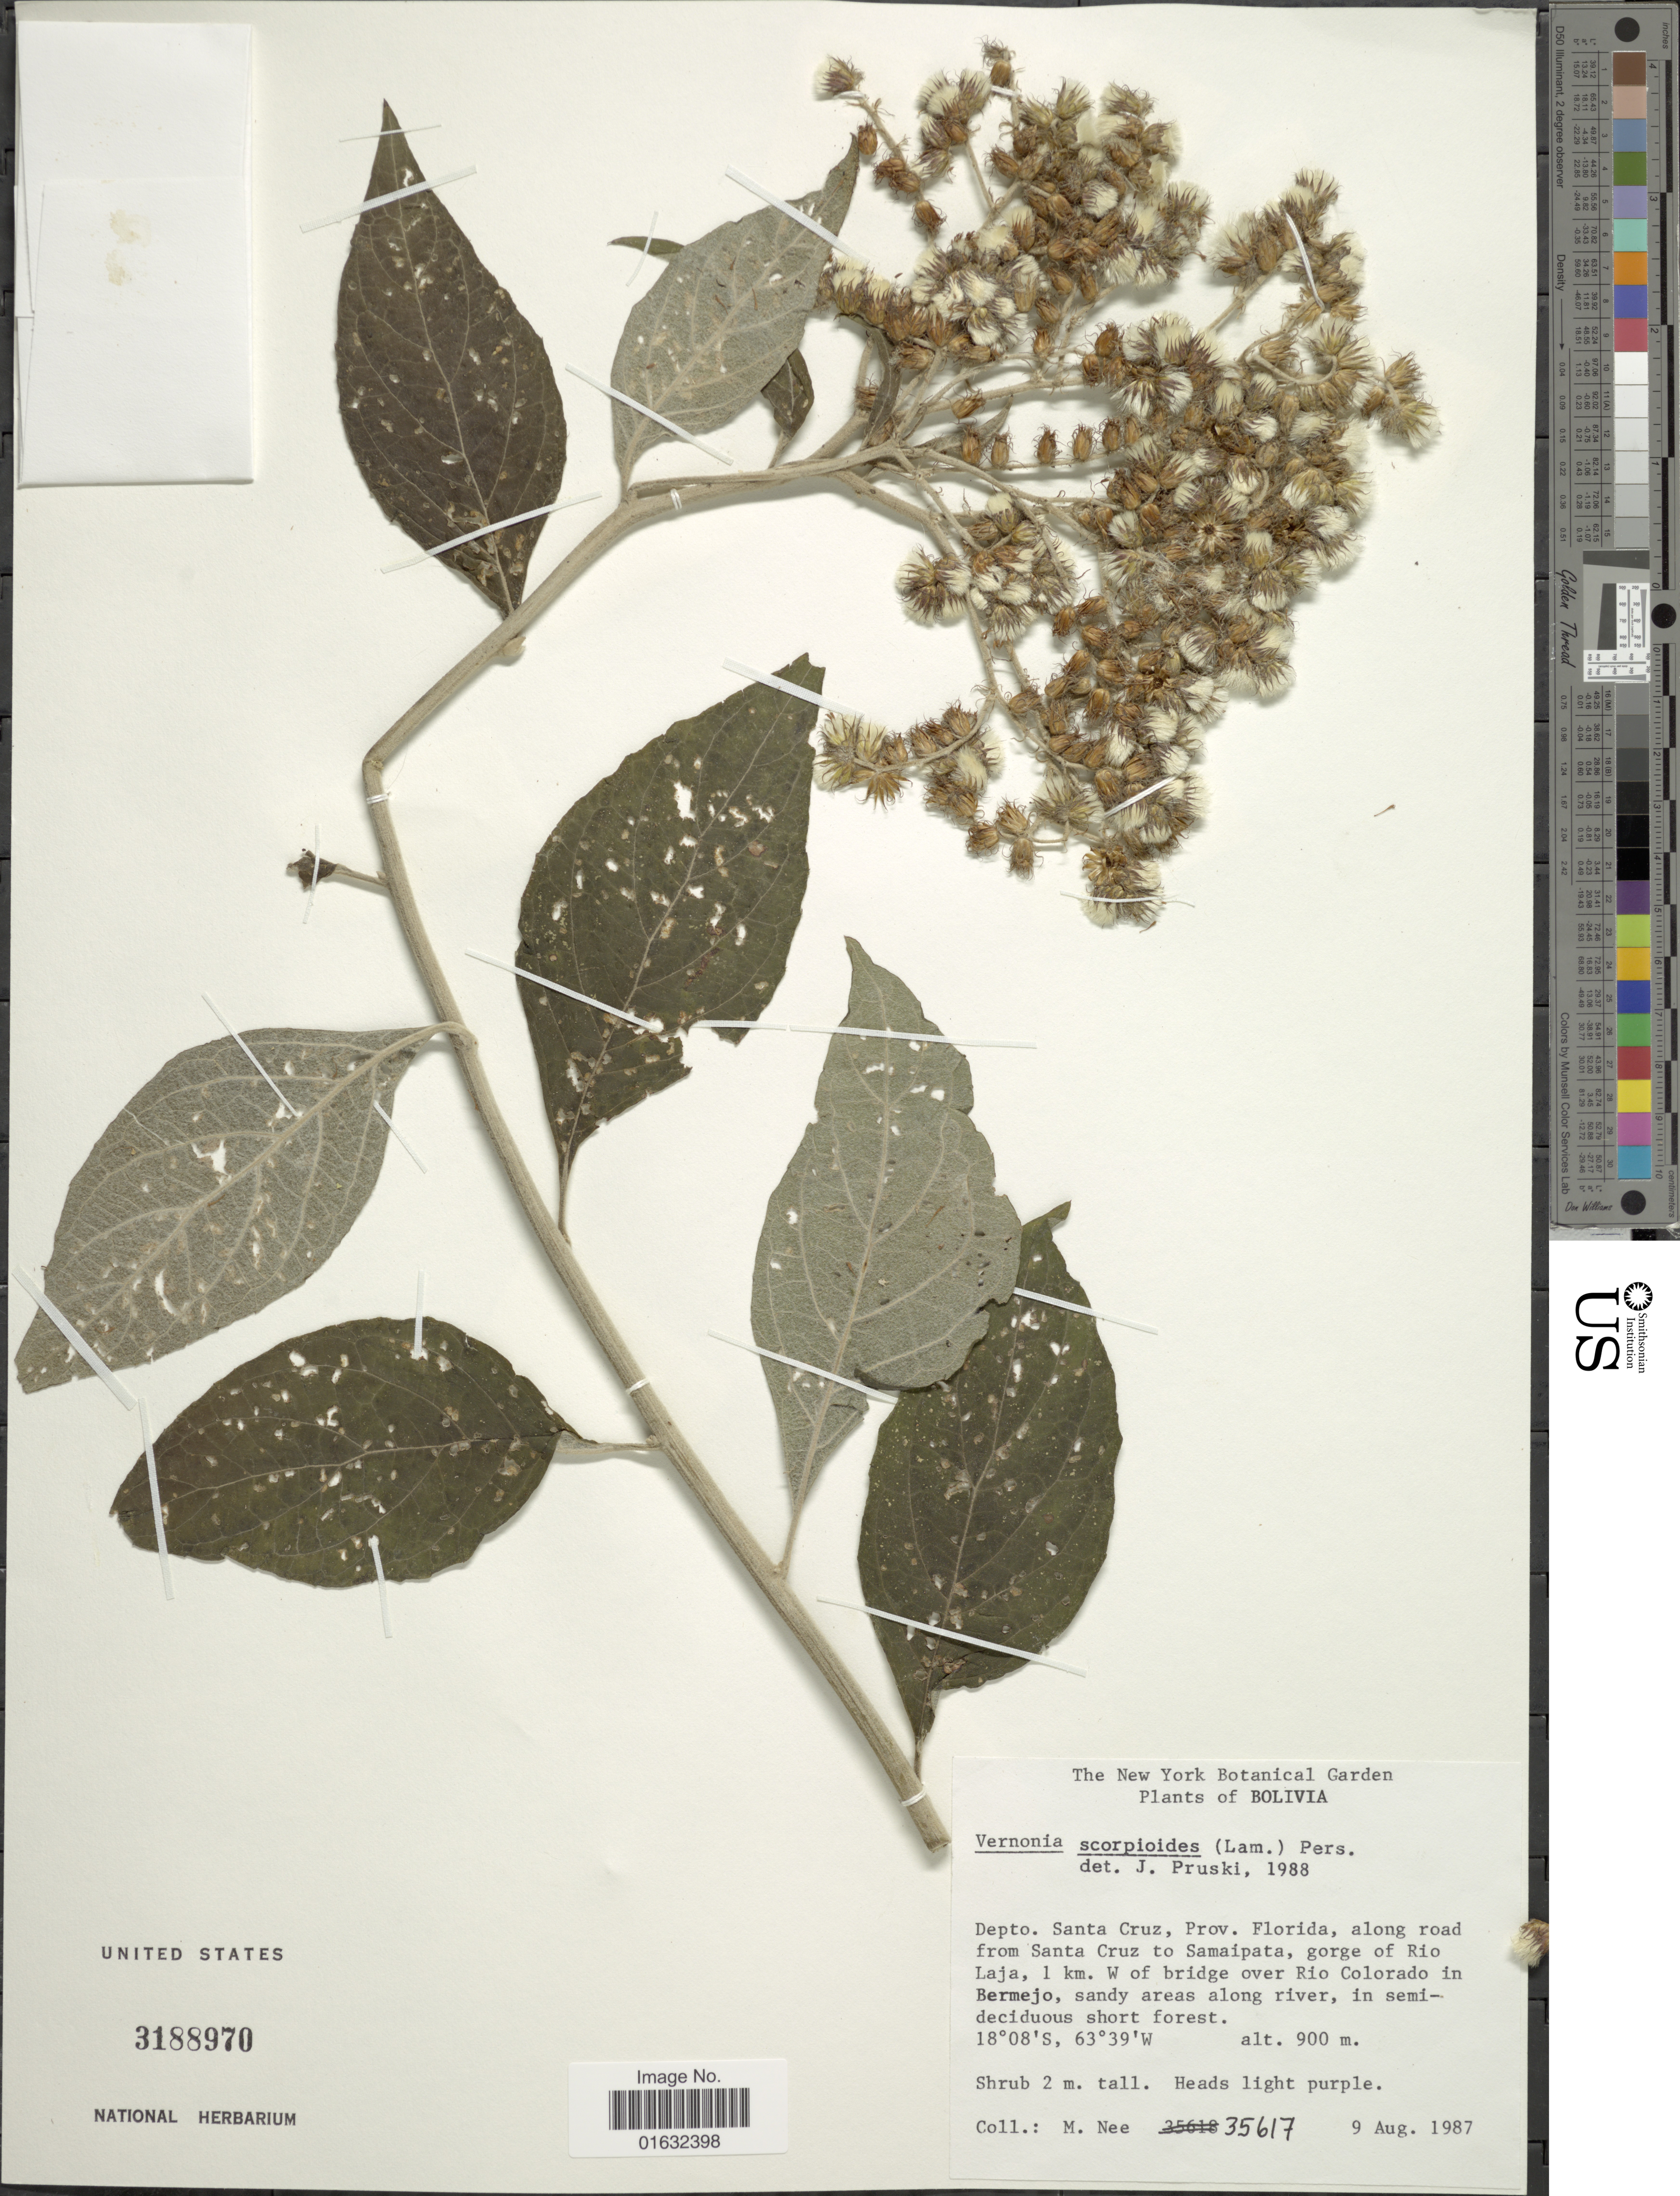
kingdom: Plantae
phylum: Tracheophyta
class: Magnoliopsida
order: Asterales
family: Asteraceae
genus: Cyrtocymura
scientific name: Cyrtocymura cincta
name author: (Griseb.) H. Rob.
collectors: M. Nee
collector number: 35617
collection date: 1987-08-09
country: Bolivia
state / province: Santa Cruz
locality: Prov. Florida, along road from Santa Cruz to Samaipata, gorge of Rio Laja, 1 km. W of bridge over Rio Colorado in Bermejo, sandy areas along river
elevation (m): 900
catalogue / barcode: US 3188970